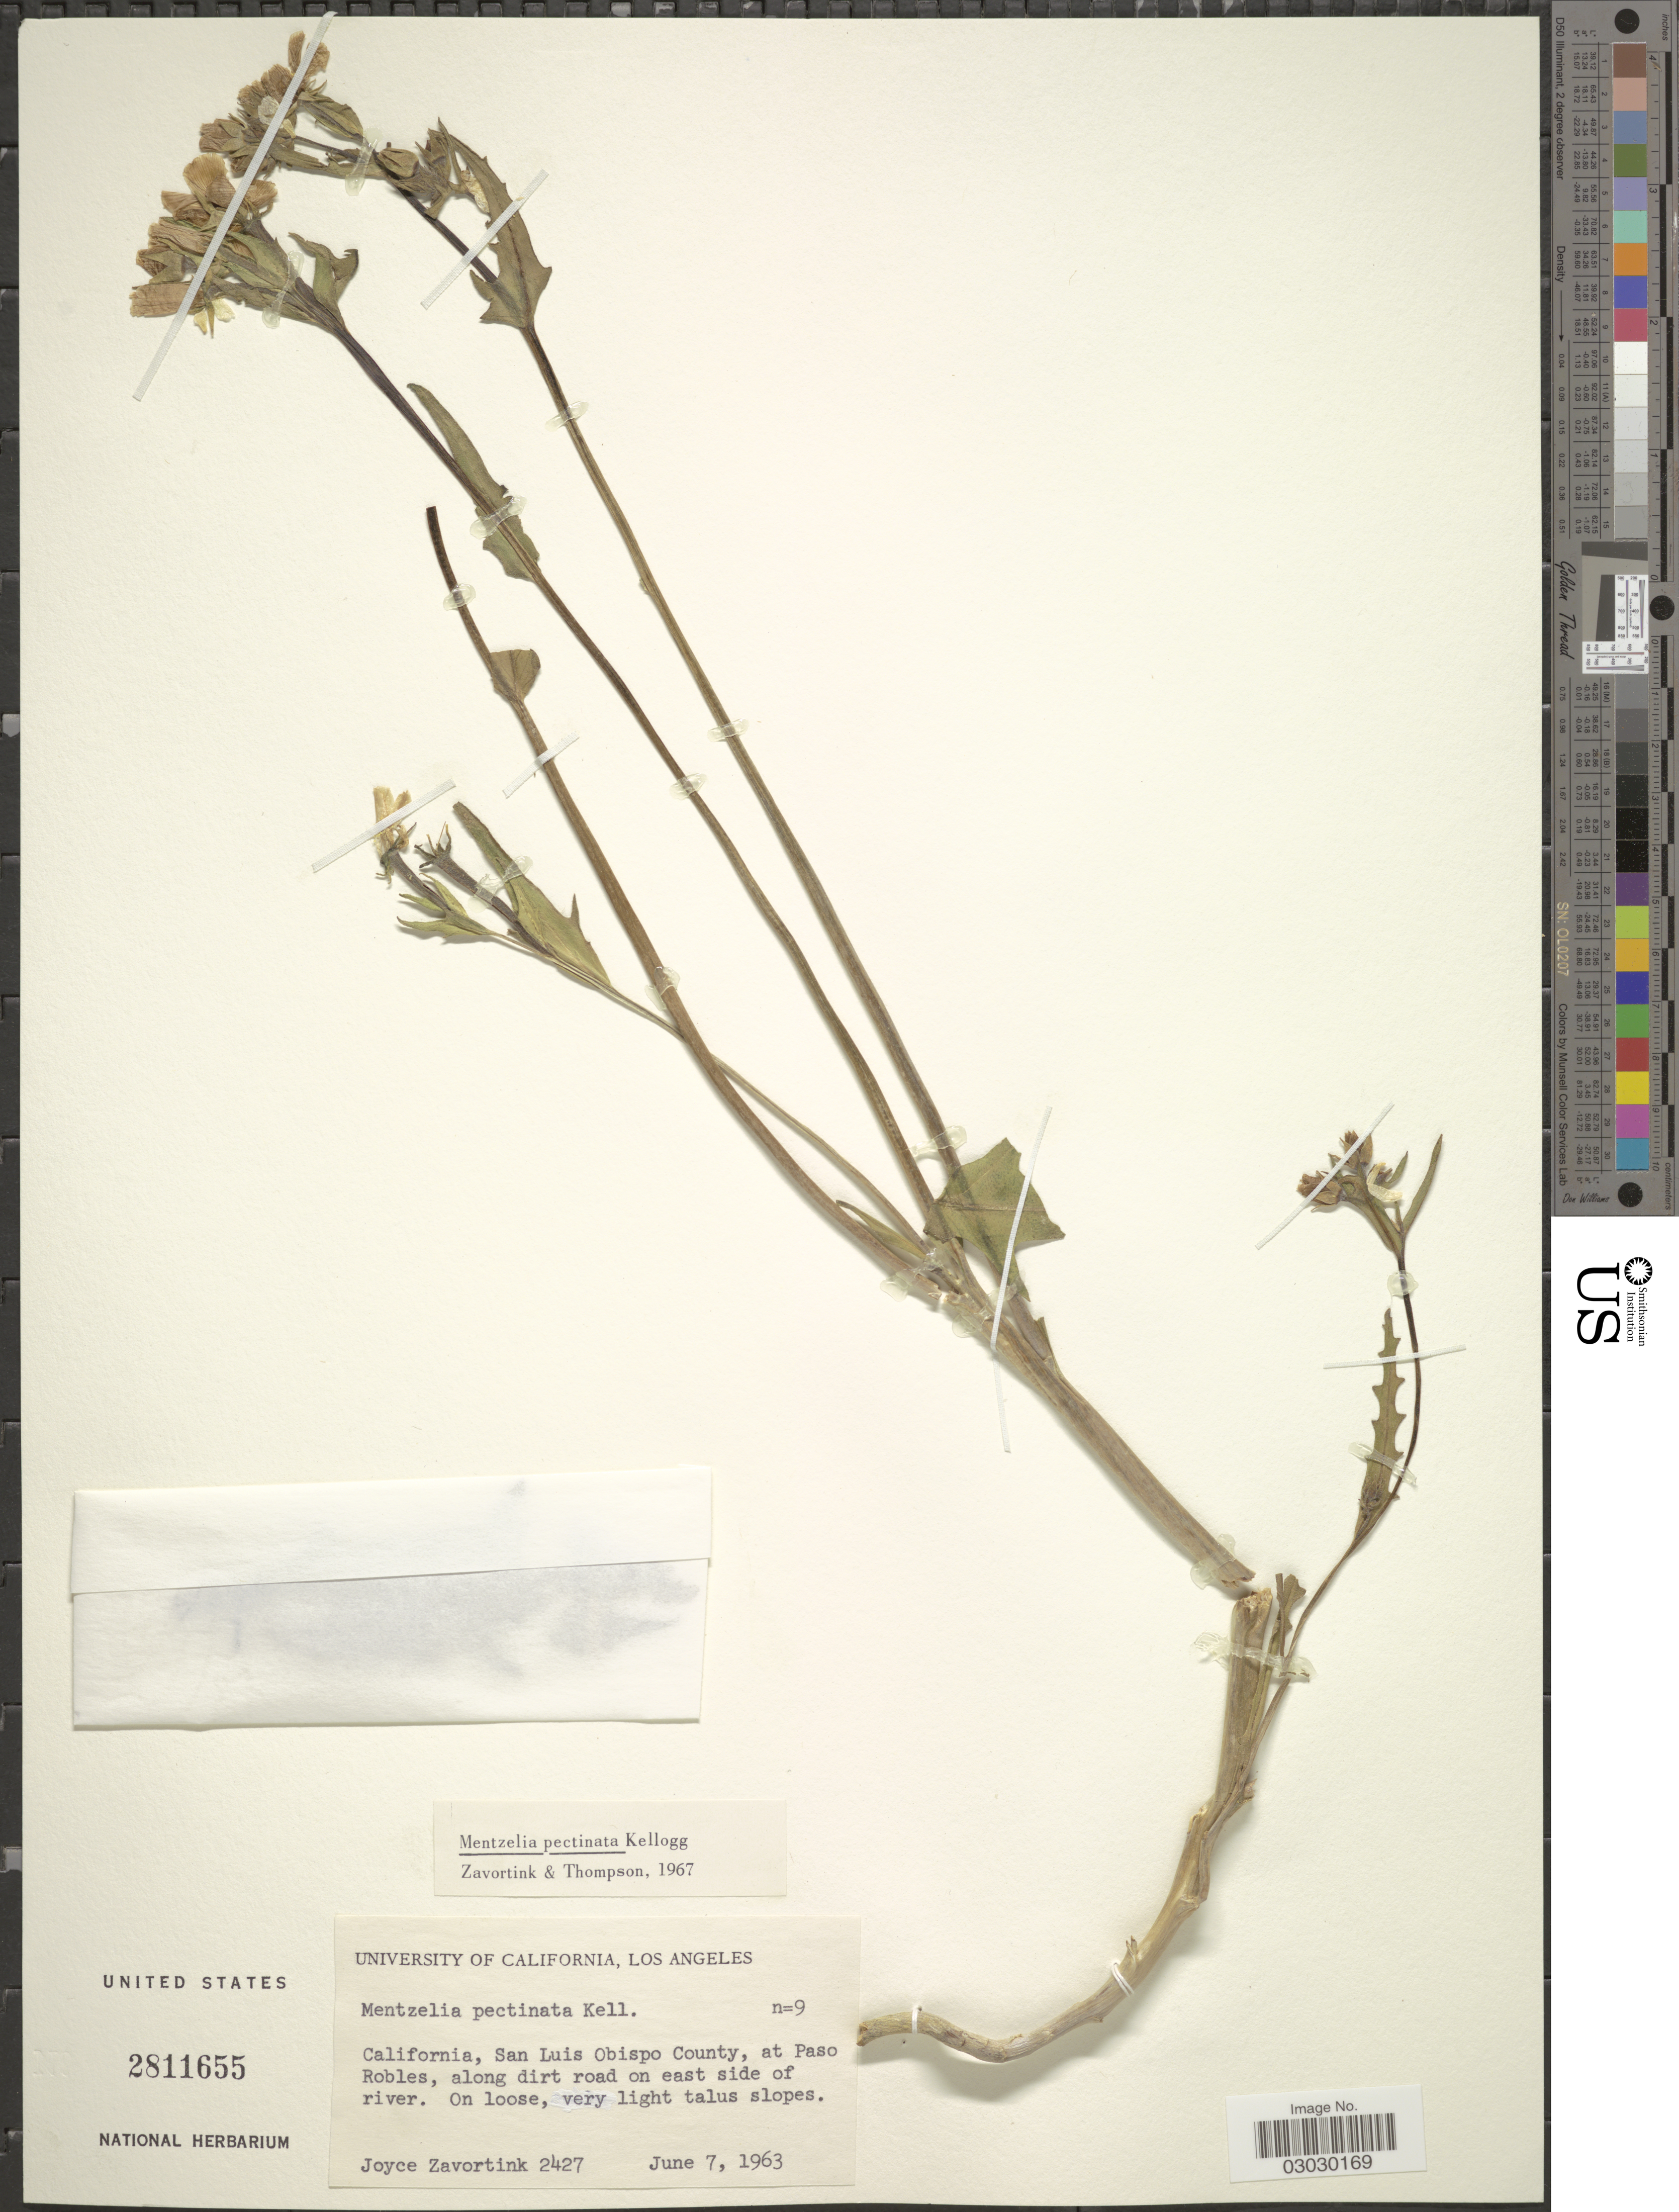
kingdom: Plantae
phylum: Tracheophyta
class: Magnoliopsida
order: Cornales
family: Loasaceae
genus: Mentzelia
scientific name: Mentzelia pectinata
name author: Kellogg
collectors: J. Zavortink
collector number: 2427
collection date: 1963-06-07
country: United States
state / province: California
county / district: San Luis Obispo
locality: San Luis Obispo County, at Paso Robles, along dirt road on east side of river.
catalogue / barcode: US 2811655